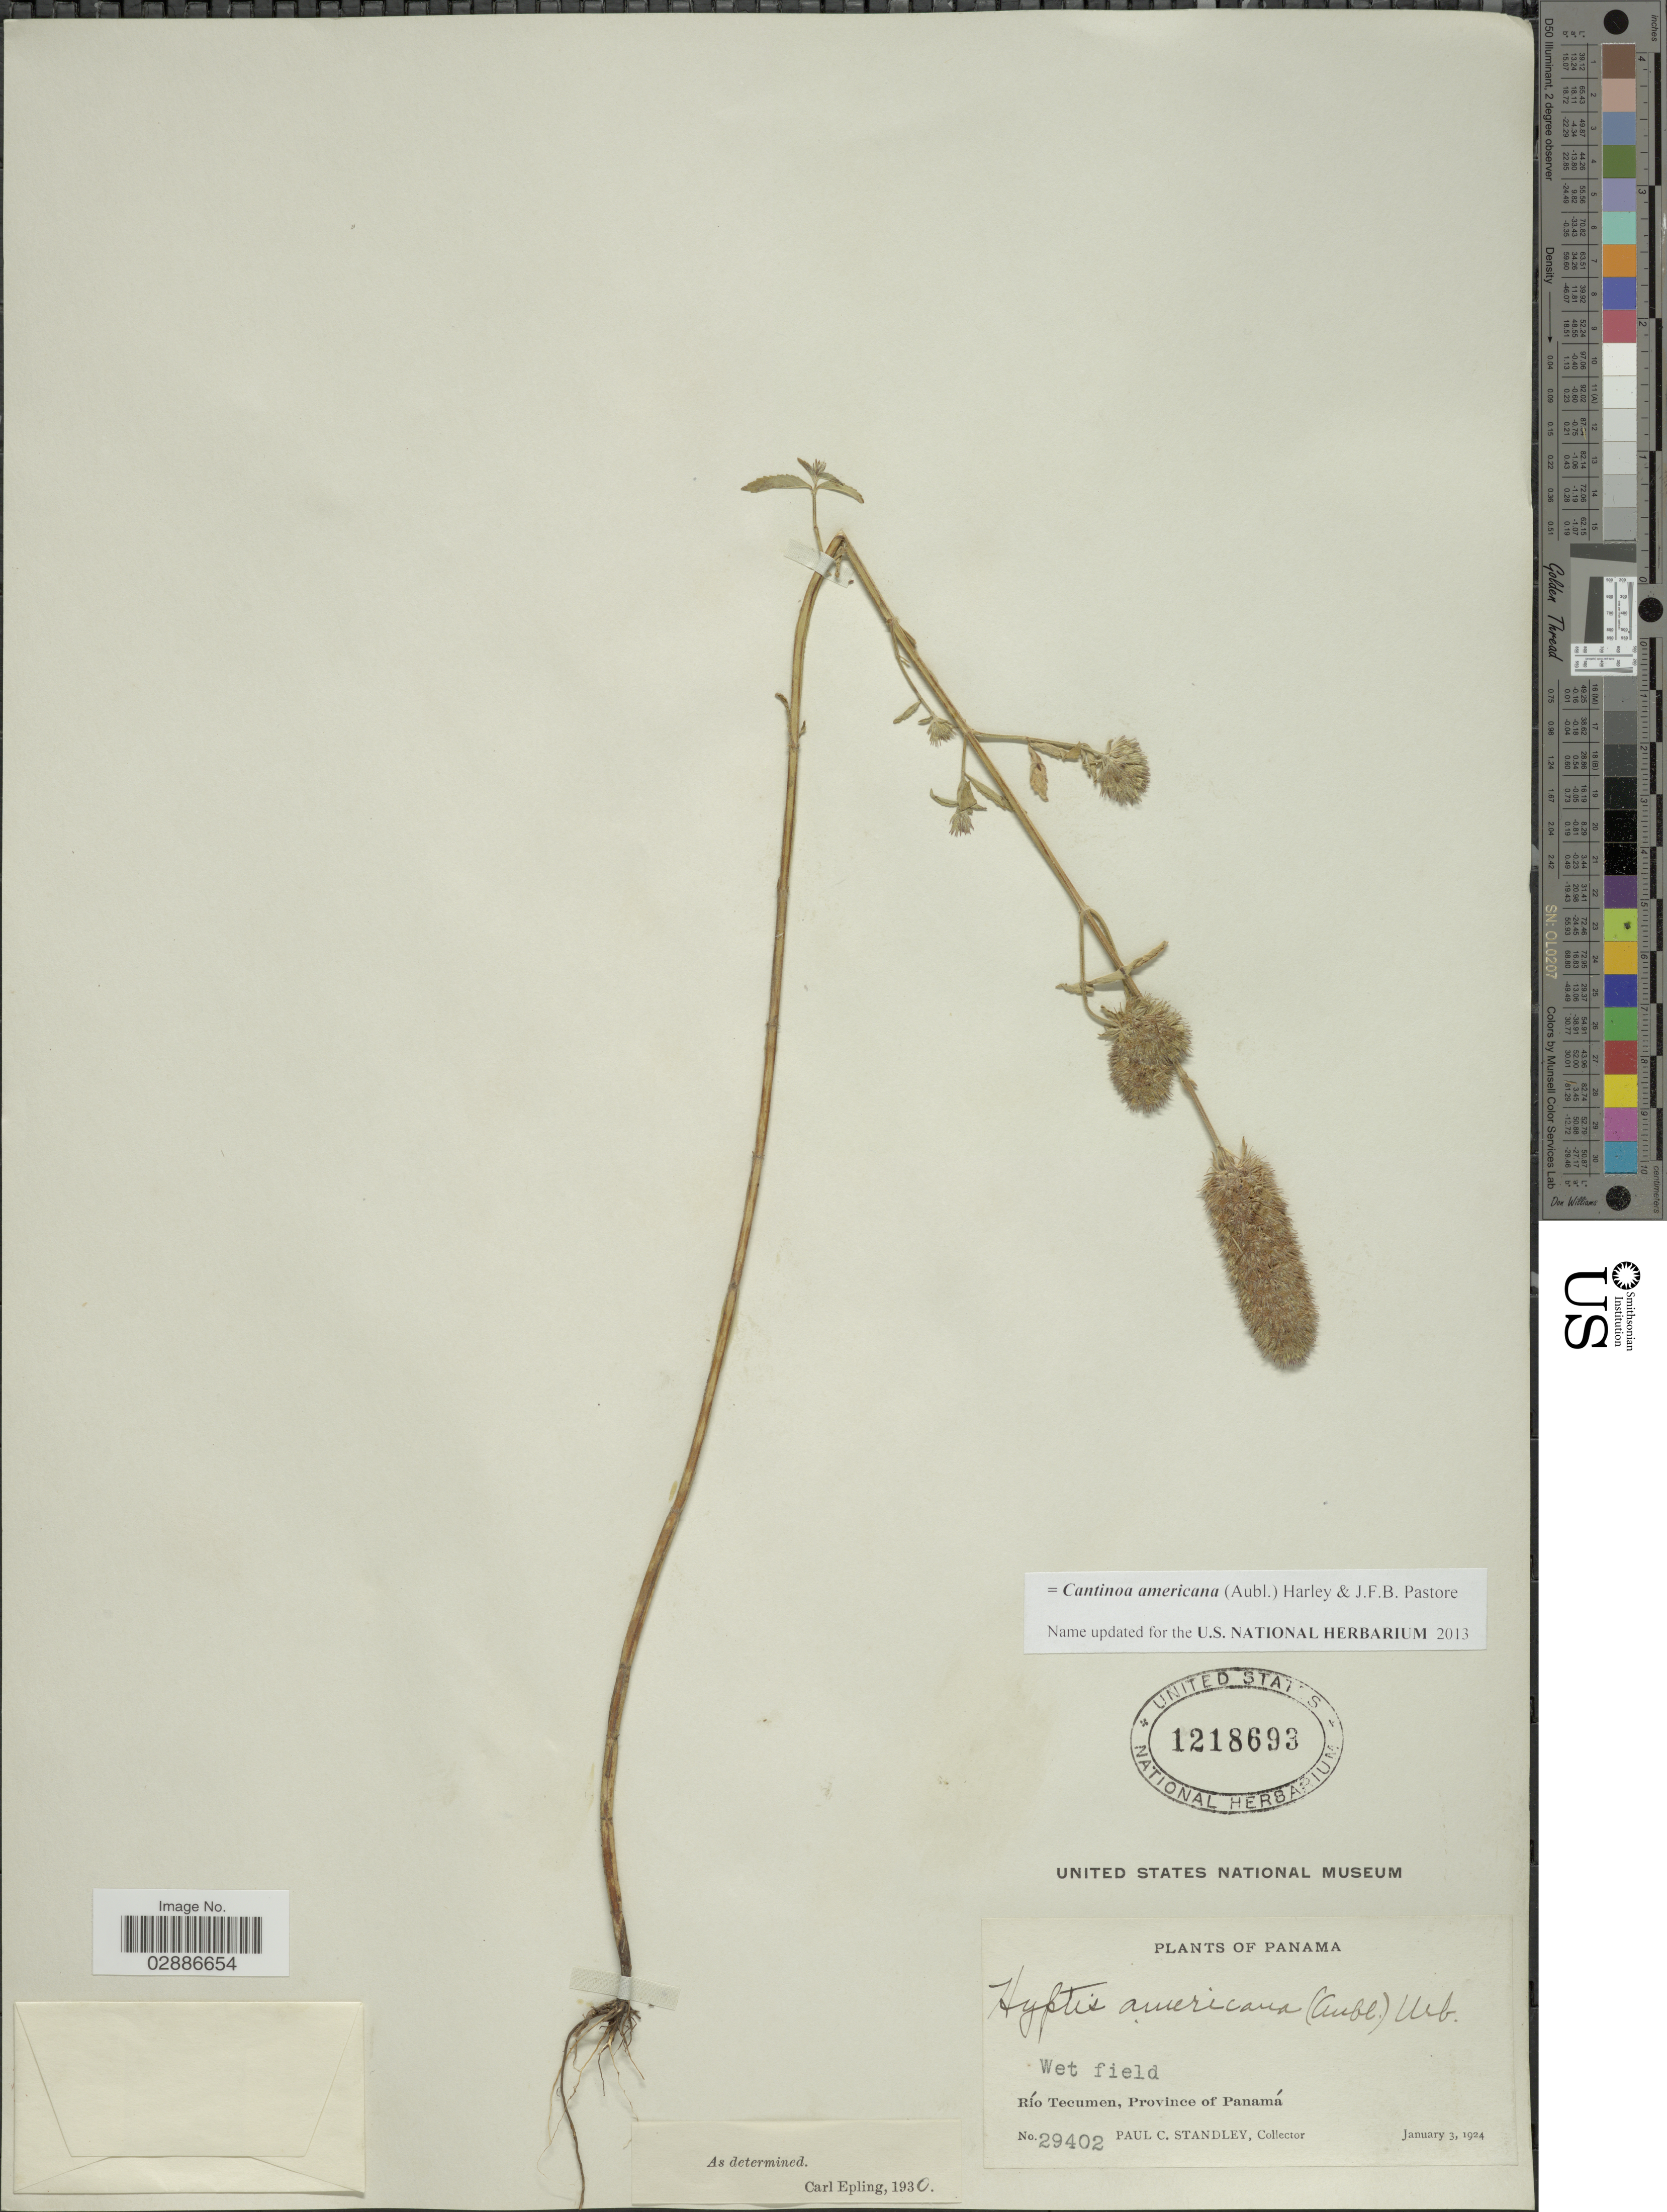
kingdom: Plantae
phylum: Tracheophyta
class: Magnoliopsida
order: Lamiales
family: Lamiaceae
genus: Cantinoa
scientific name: Cantinoa americana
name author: (Aubl.) Harley & J.F.B. Pastore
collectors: P. C. Standley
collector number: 29402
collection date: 1924-01-03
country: Panama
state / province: Panamá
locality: Río Tecumen.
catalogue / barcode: US 1218693